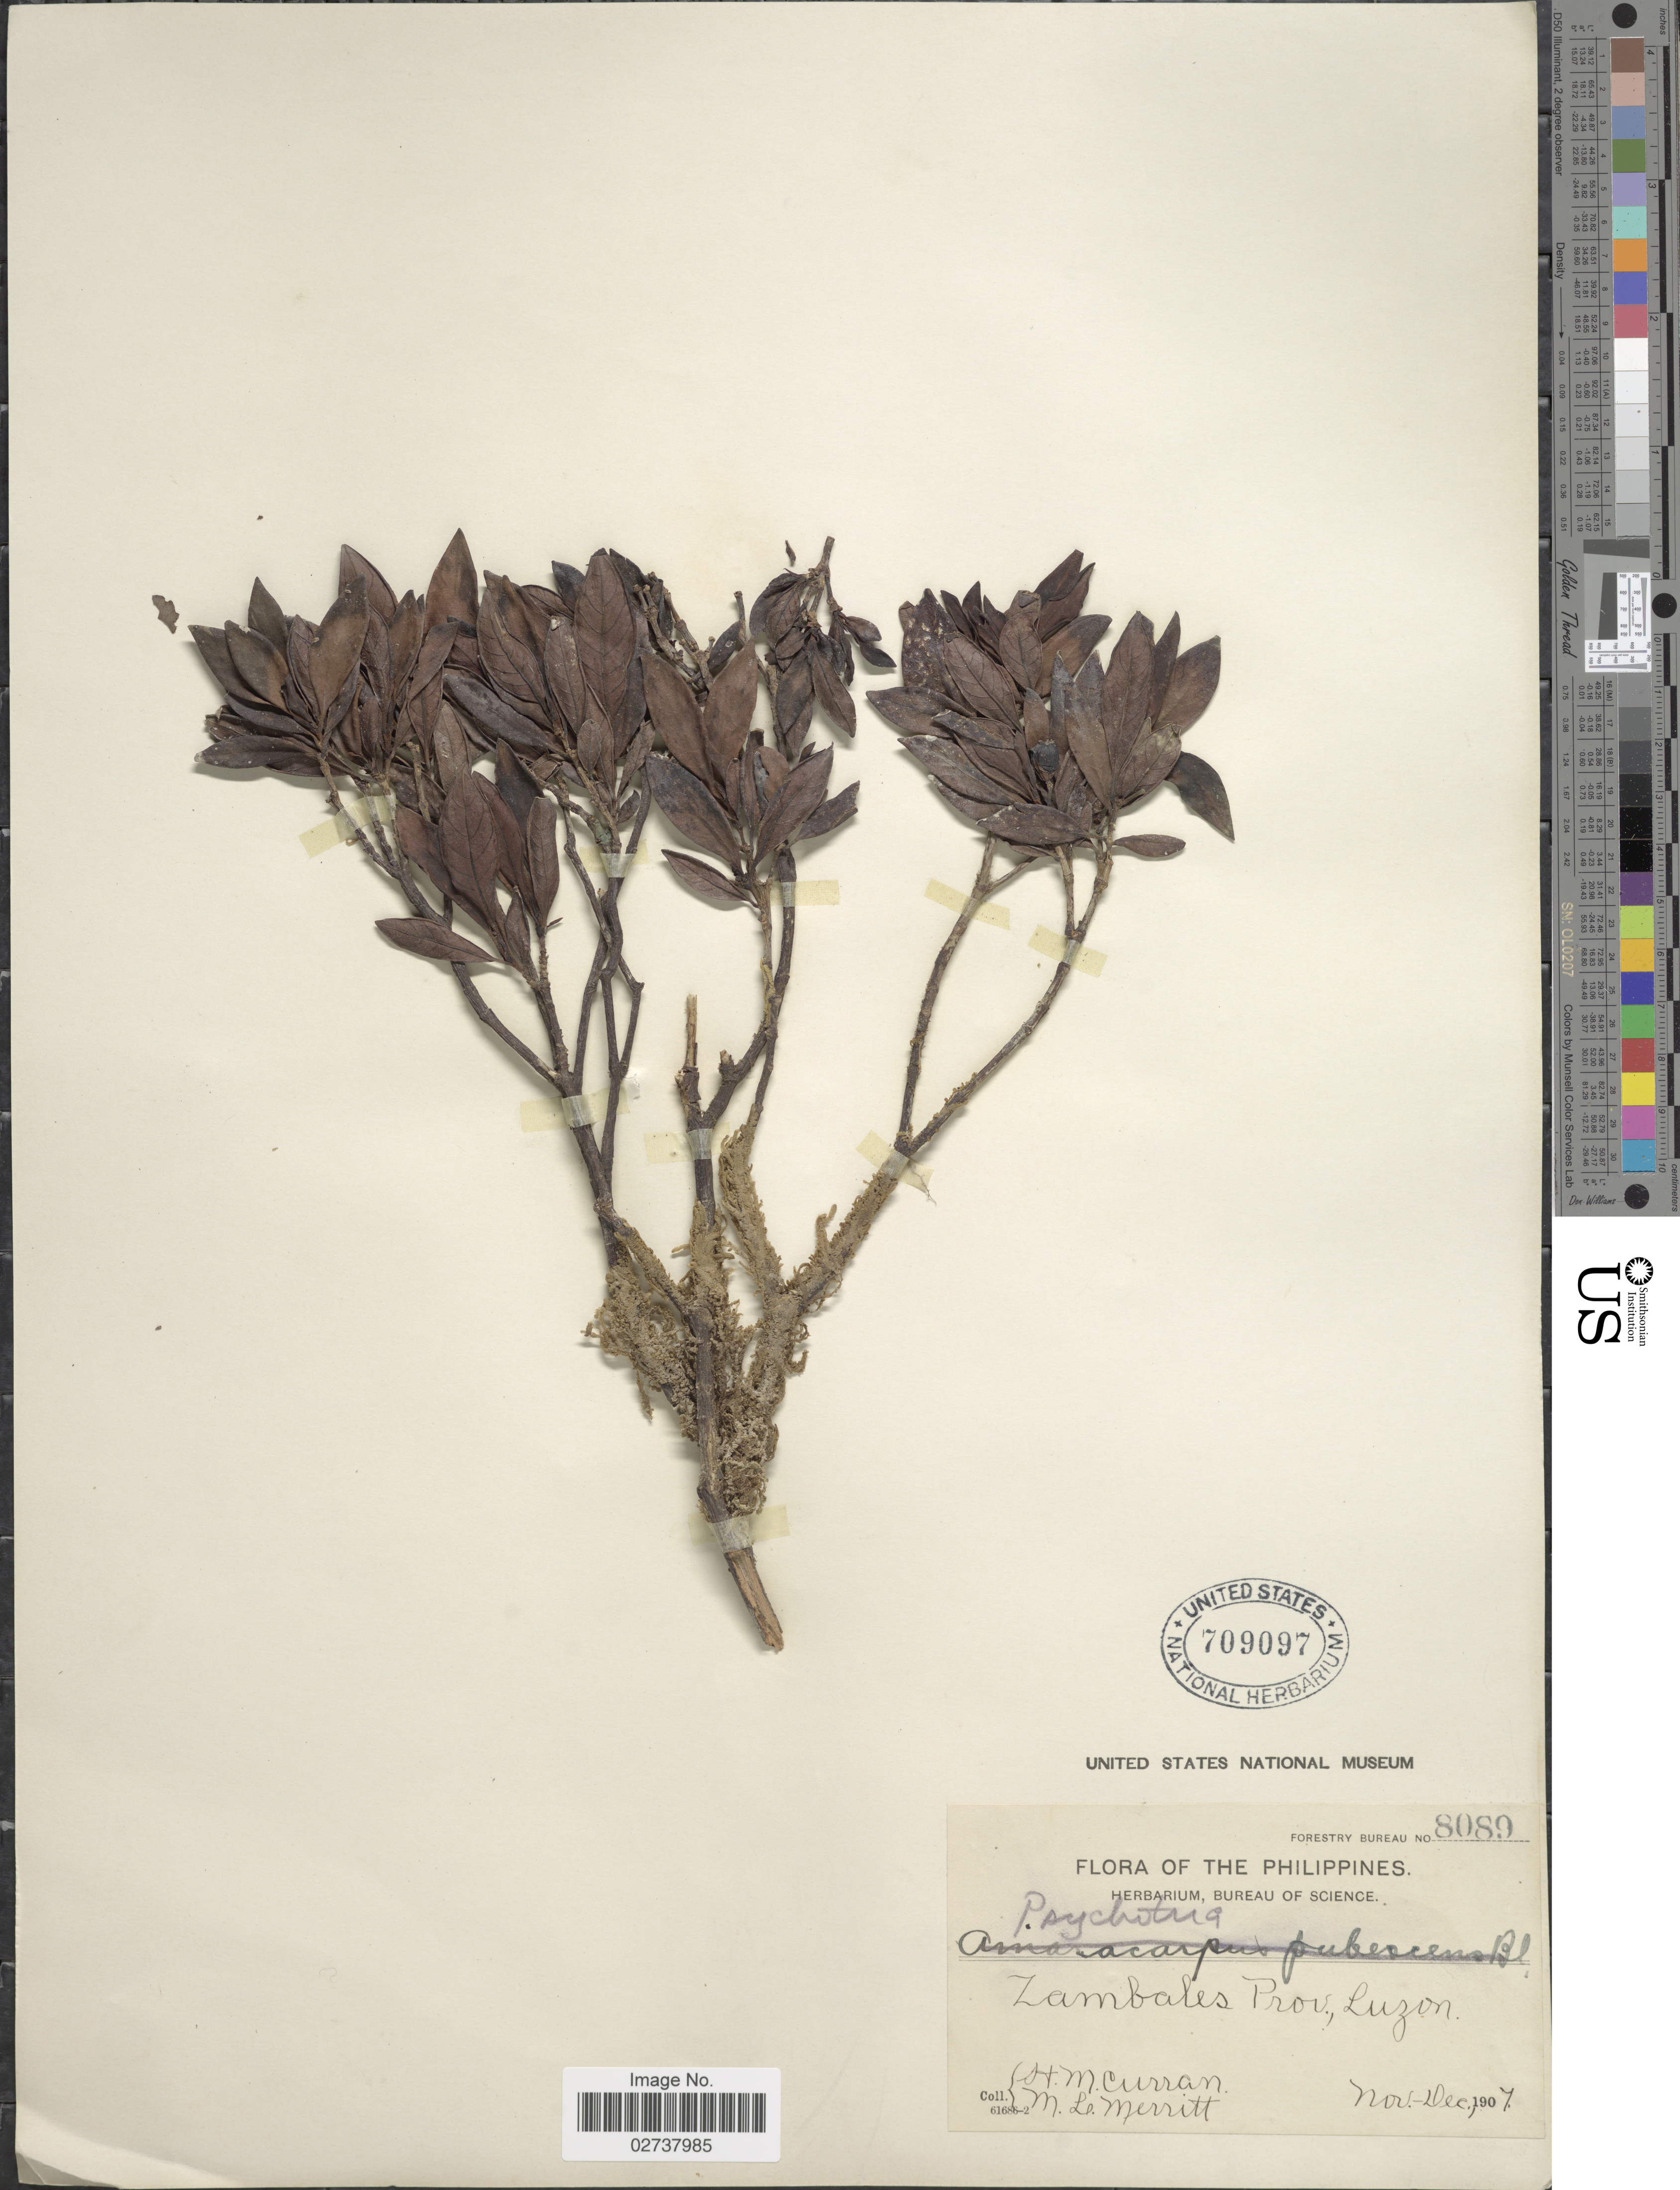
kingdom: Plantae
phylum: Tracheophyta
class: Magnoliopsida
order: Gentianales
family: Rubiaceae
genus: Psychotria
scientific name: Psychotria sp.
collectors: H. M. Curran, M. L. Merritt & Forestry Bureau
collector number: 8089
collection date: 1907-11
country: Philippines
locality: Zambales Prov,, Luzon.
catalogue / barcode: US 709097